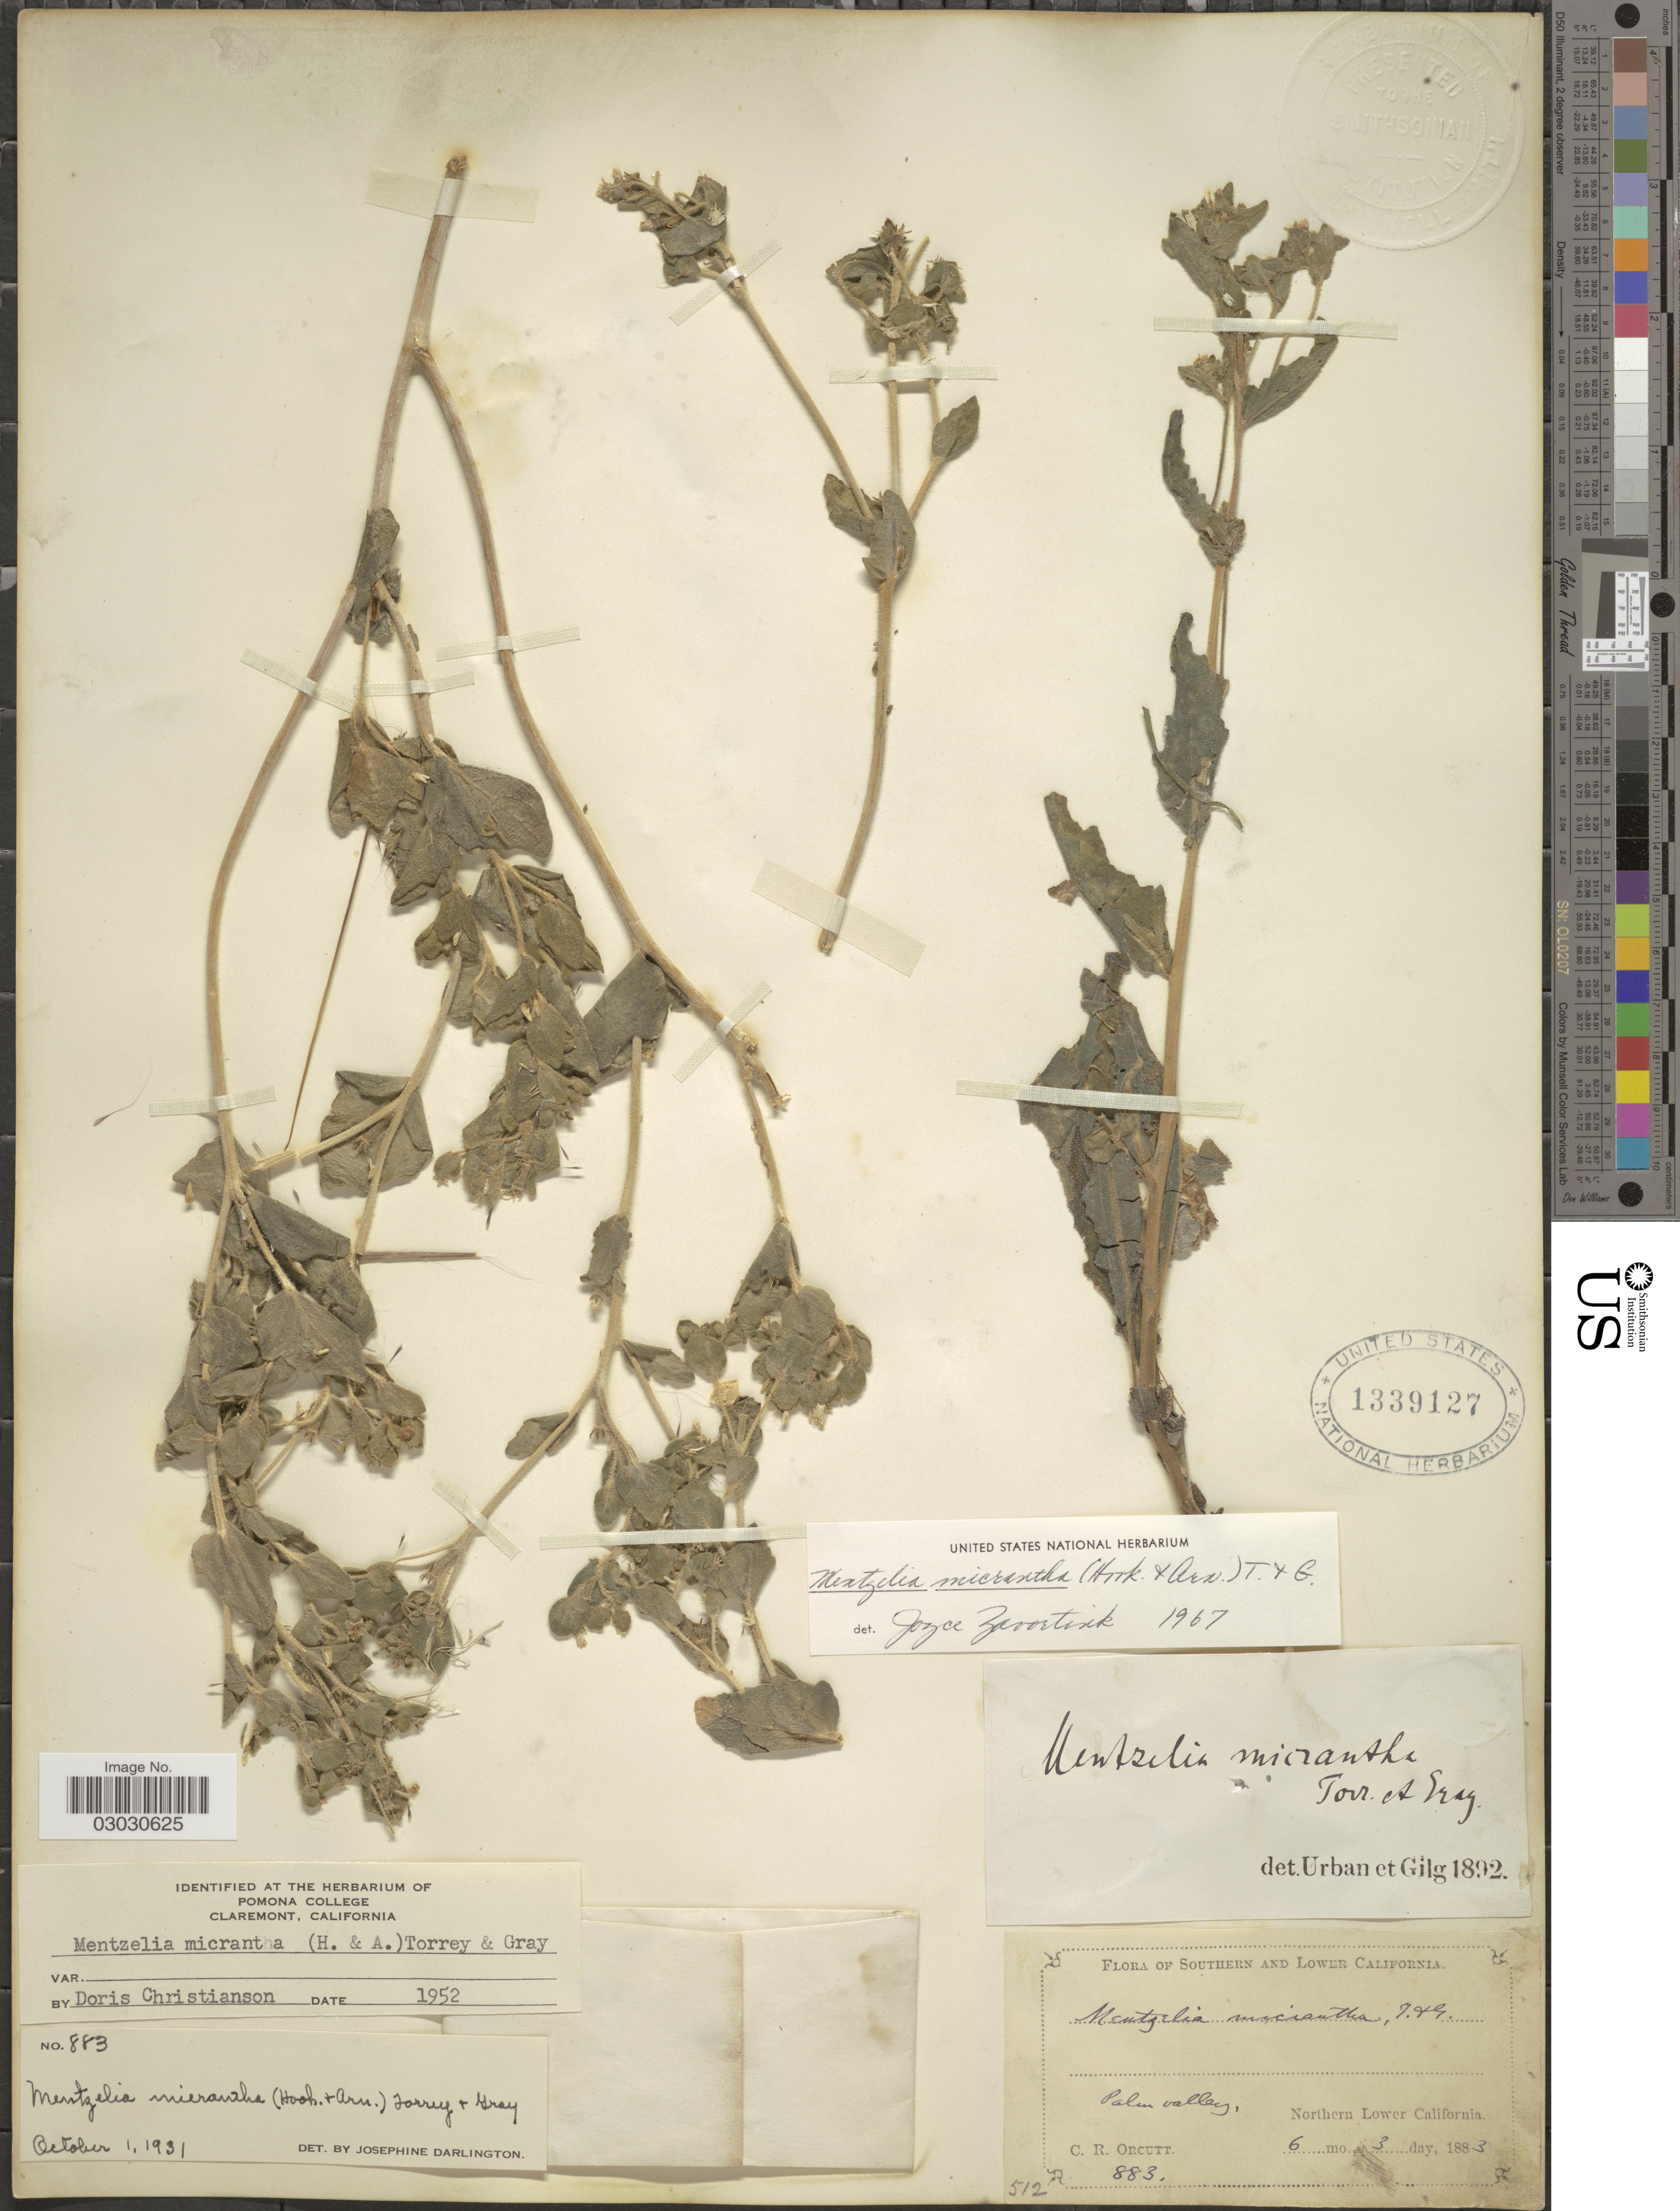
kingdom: Plantae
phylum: Tracheophyta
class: Magnoliopsida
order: Cornales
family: Loasaceae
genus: Mentzelia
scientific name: Mentzelia micrantha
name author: (Hook.) Torr. & A. Gray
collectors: C. R. Orcutt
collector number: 883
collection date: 1883-06-03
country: Mexico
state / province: Baja California Norte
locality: Lower California. Palm valley. Northern Lower California.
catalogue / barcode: US 1339127